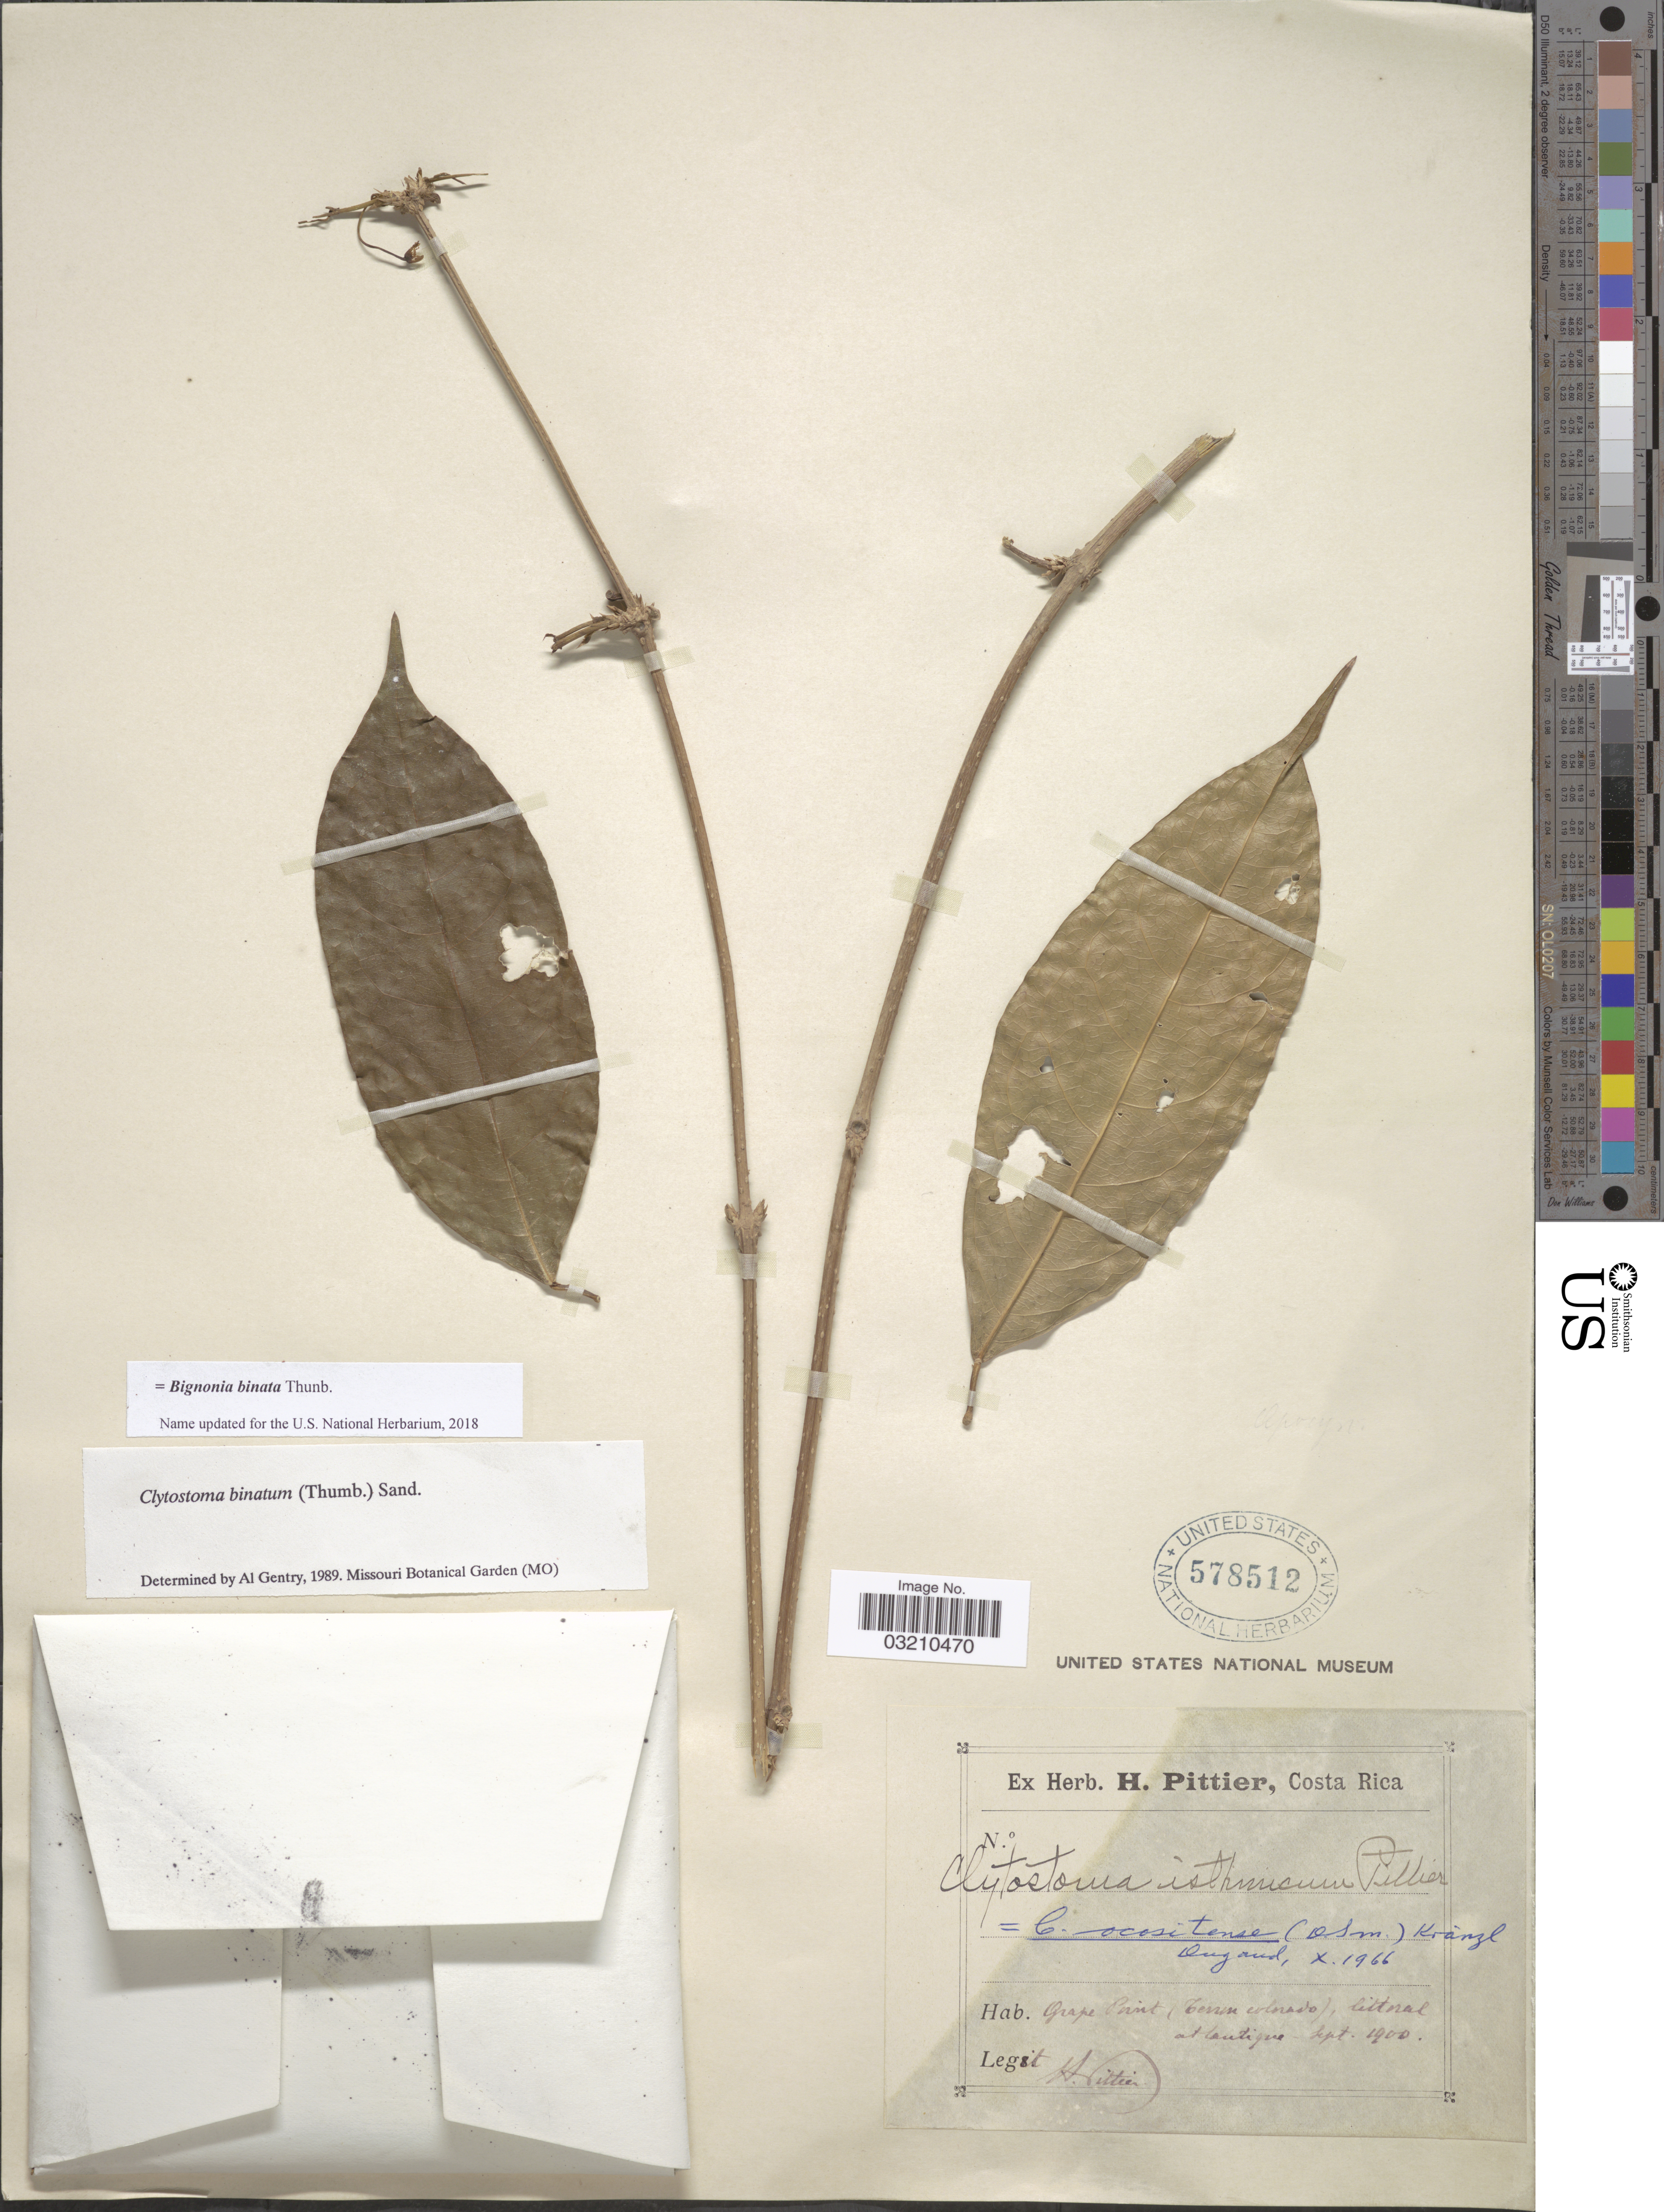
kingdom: Plantae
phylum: Tracheophyta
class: Magnoliopsida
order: Lamiales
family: Bignoniaceae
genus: Bignonia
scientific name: Bignonia binata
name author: Thunb.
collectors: H. F. Pittier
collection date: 1900-09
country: Costa Rica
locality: Grape Point (Cerro Colorado), littoral atlantique.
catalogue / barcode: US 578512